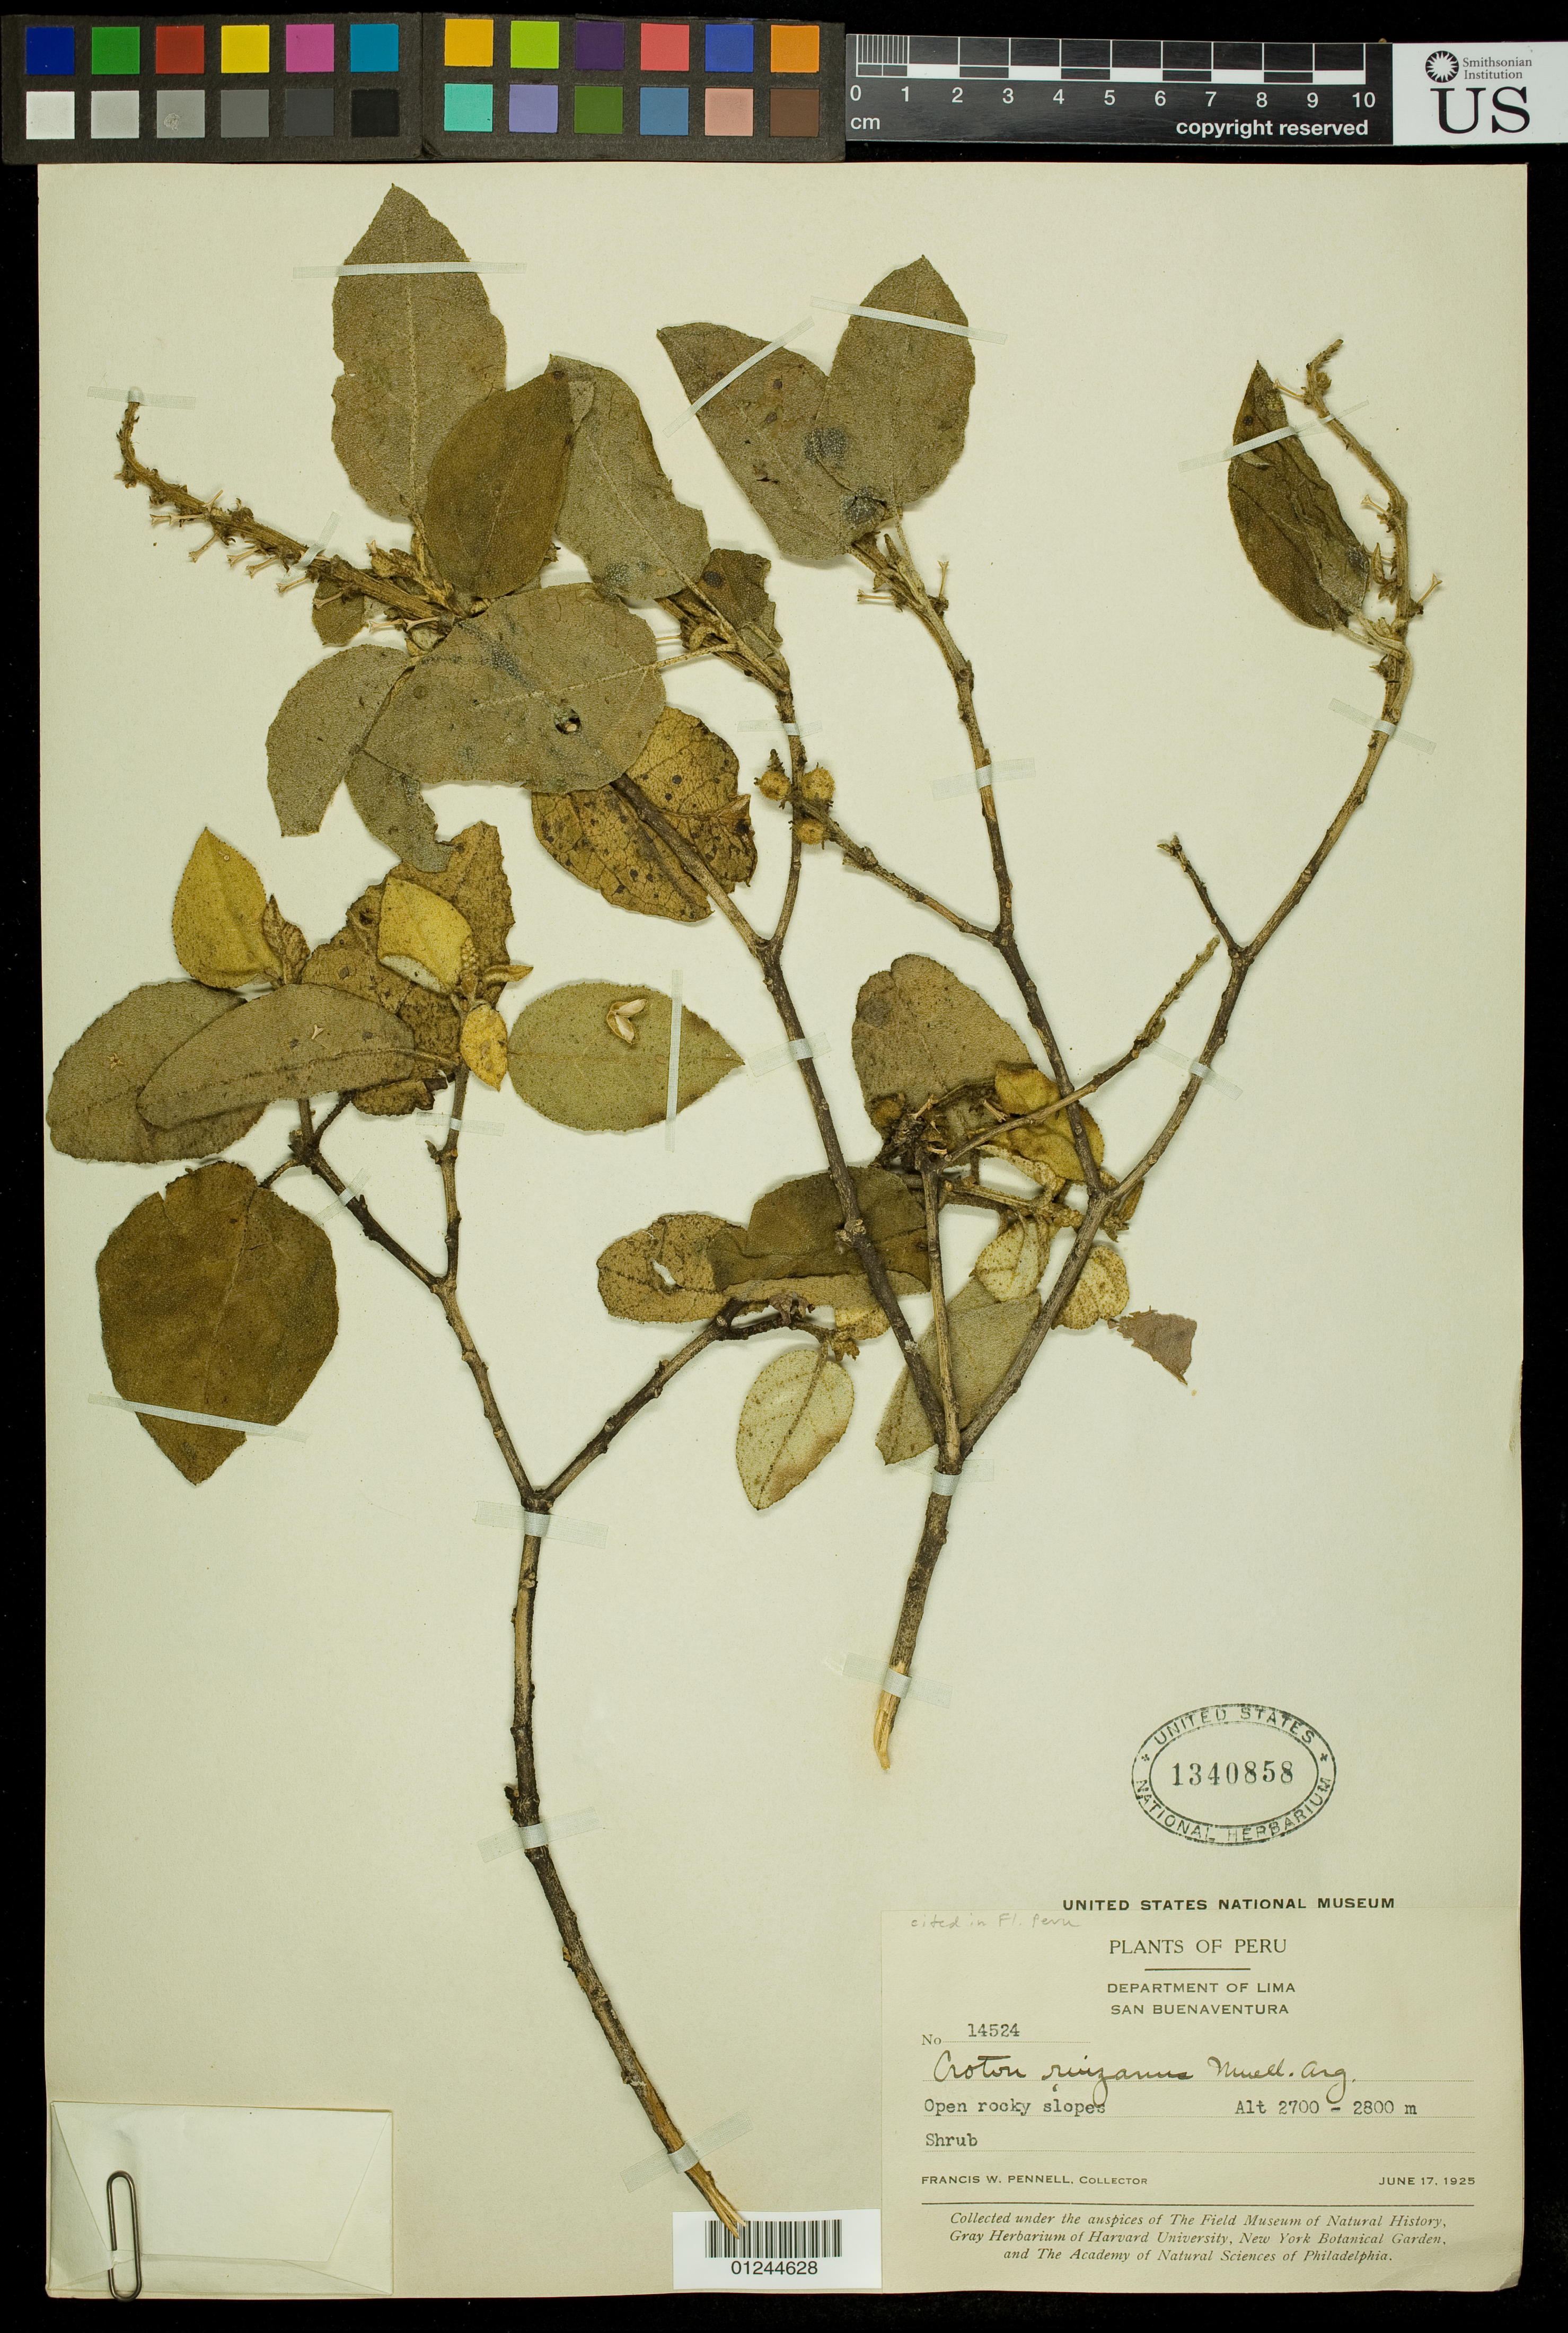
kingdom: Plantae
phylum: Tracheophyta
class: Magnoliopsida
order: Malpighiales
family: Euphorbiaceae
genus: Croton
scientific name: Croton ruizianus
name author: Müll. Arg.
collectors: F. W. Pennell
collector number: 14524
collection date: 1925-06-17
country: Peru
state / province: Lima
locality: San Buenaventura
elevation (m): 2700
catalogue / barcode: US 1340858